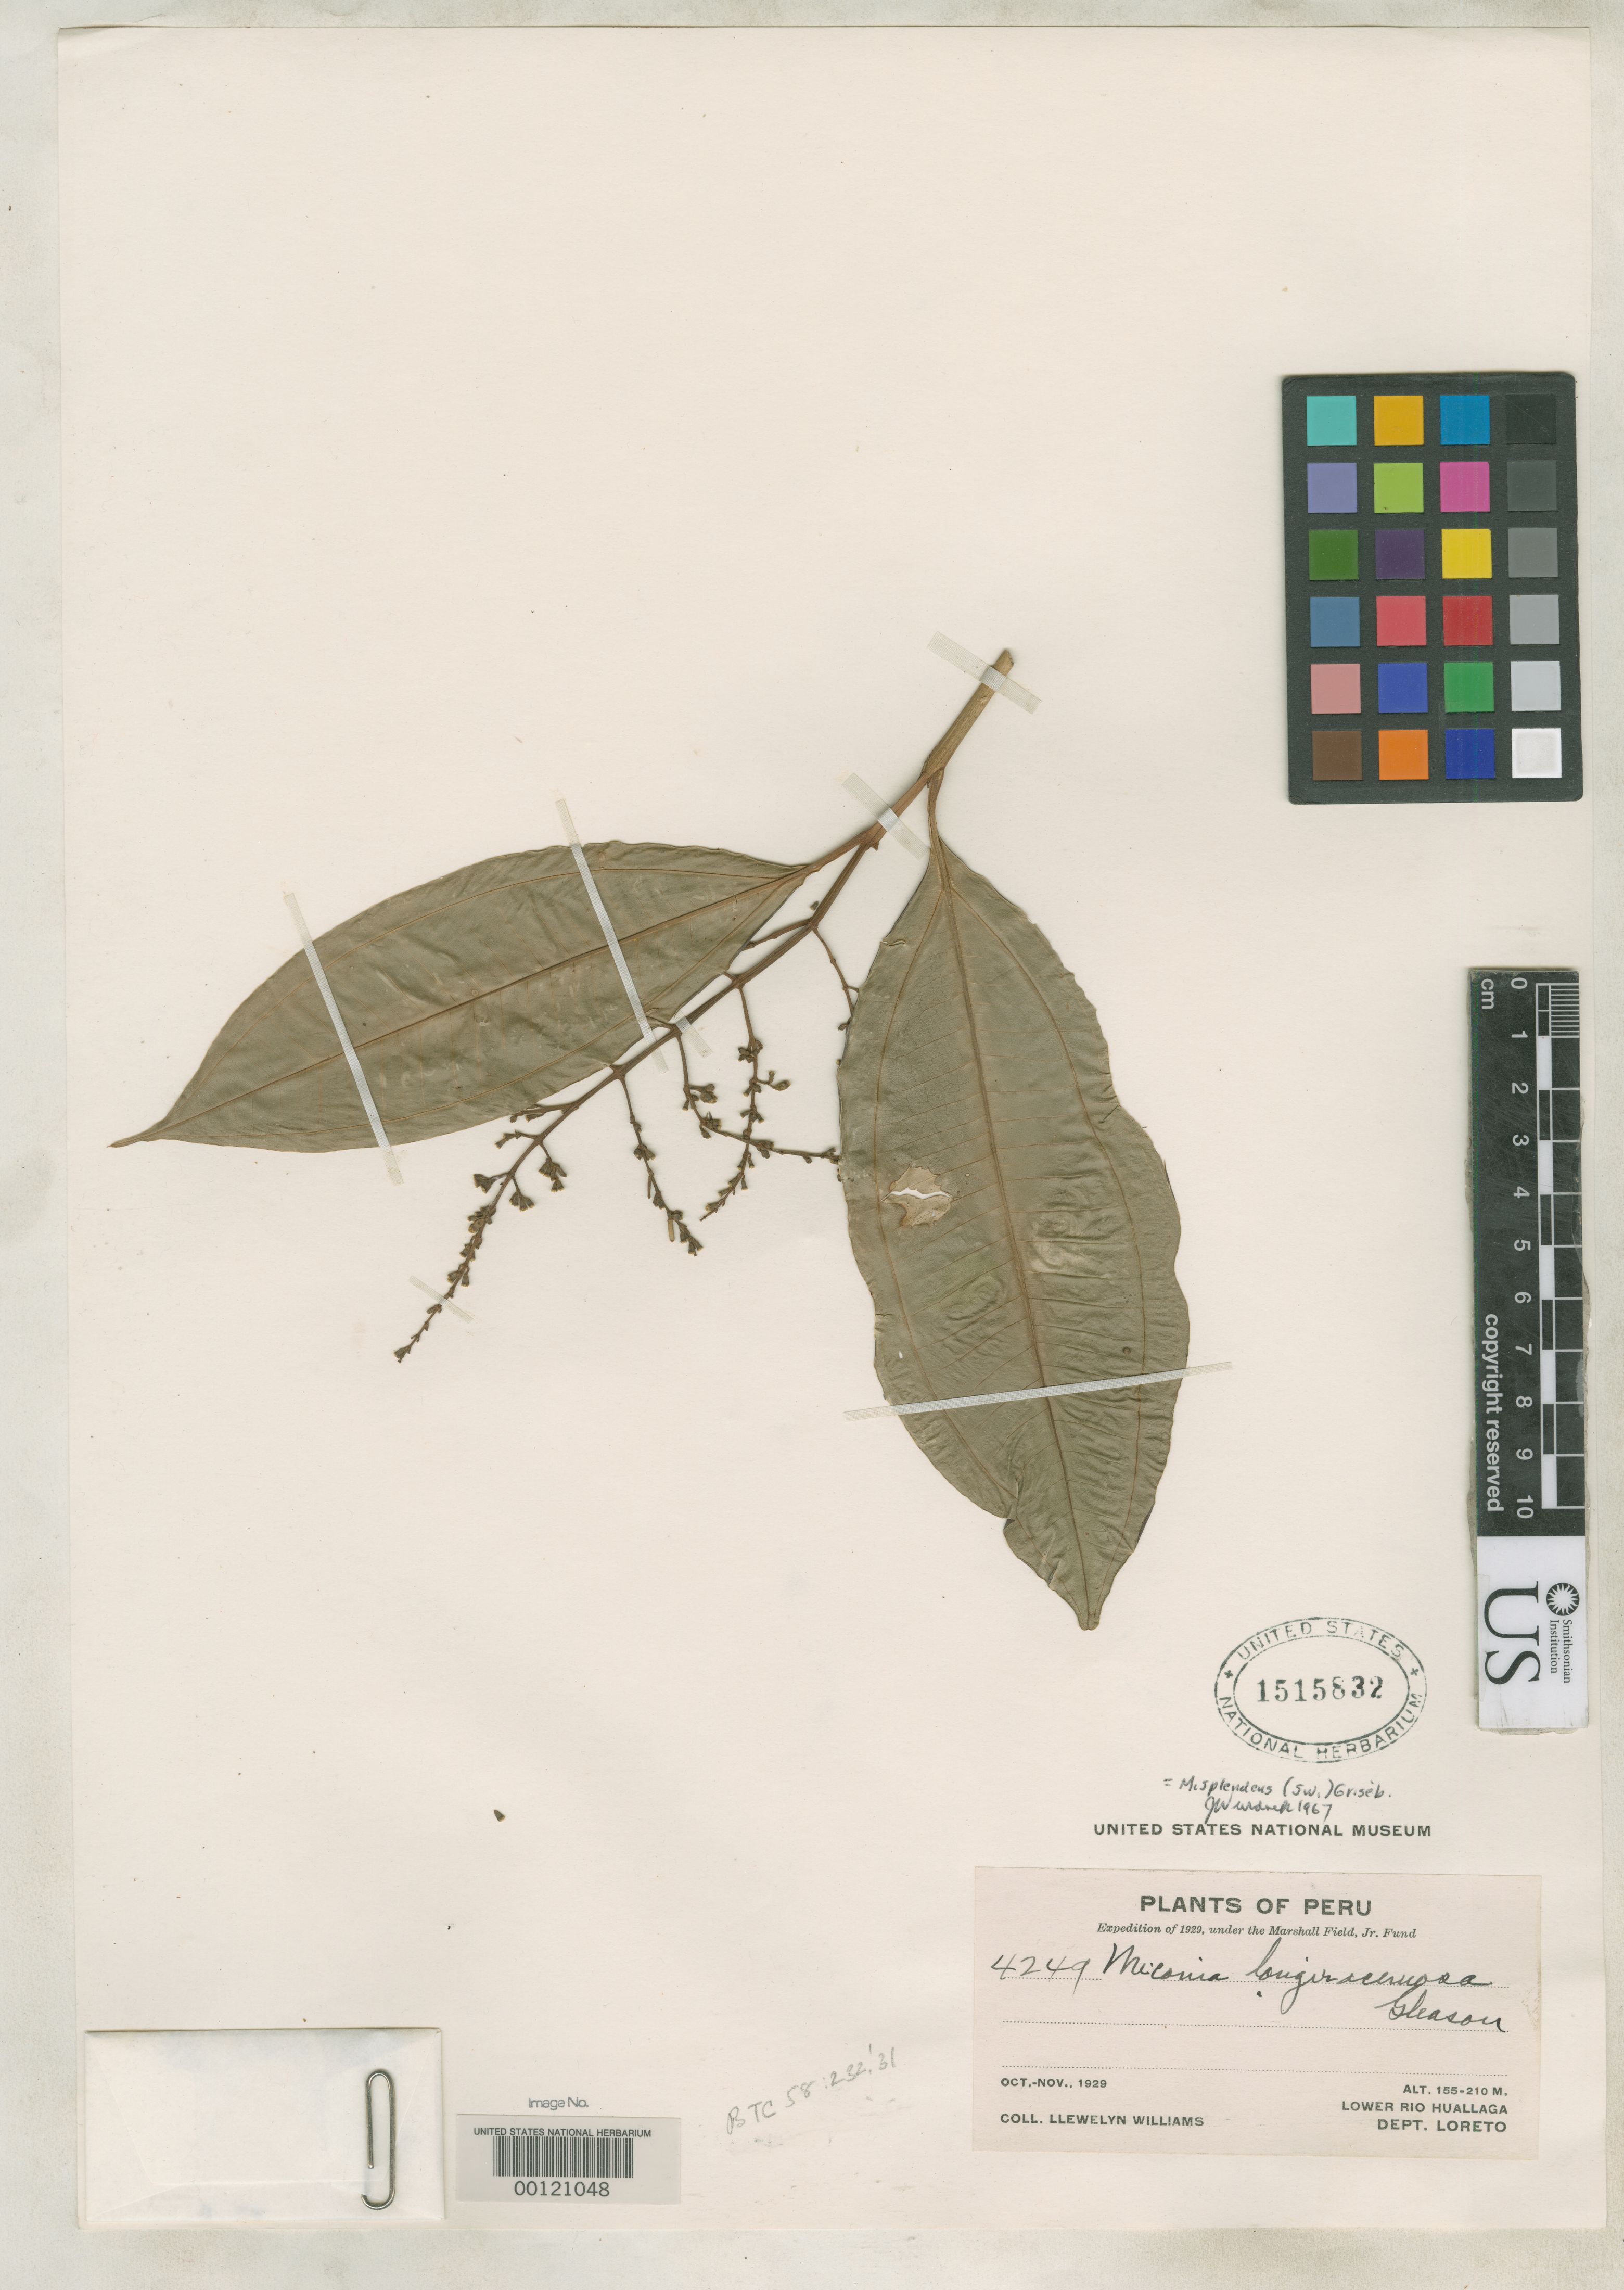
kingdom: Plantae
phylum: Tracheophyta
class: Magnoliopsida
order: Myrtales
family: Melastomataceae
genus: Miconia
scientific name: Miconia longiracemosa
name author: Gleason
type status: Isotype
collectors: Ll. Williams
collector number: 4249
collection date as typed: Oct 1929 to -- Nov 1929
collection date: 1929-10/1929-11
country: Peru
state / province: Loreto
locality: Lower Rio Huallaga.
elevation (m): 155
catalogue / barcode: US 1515832